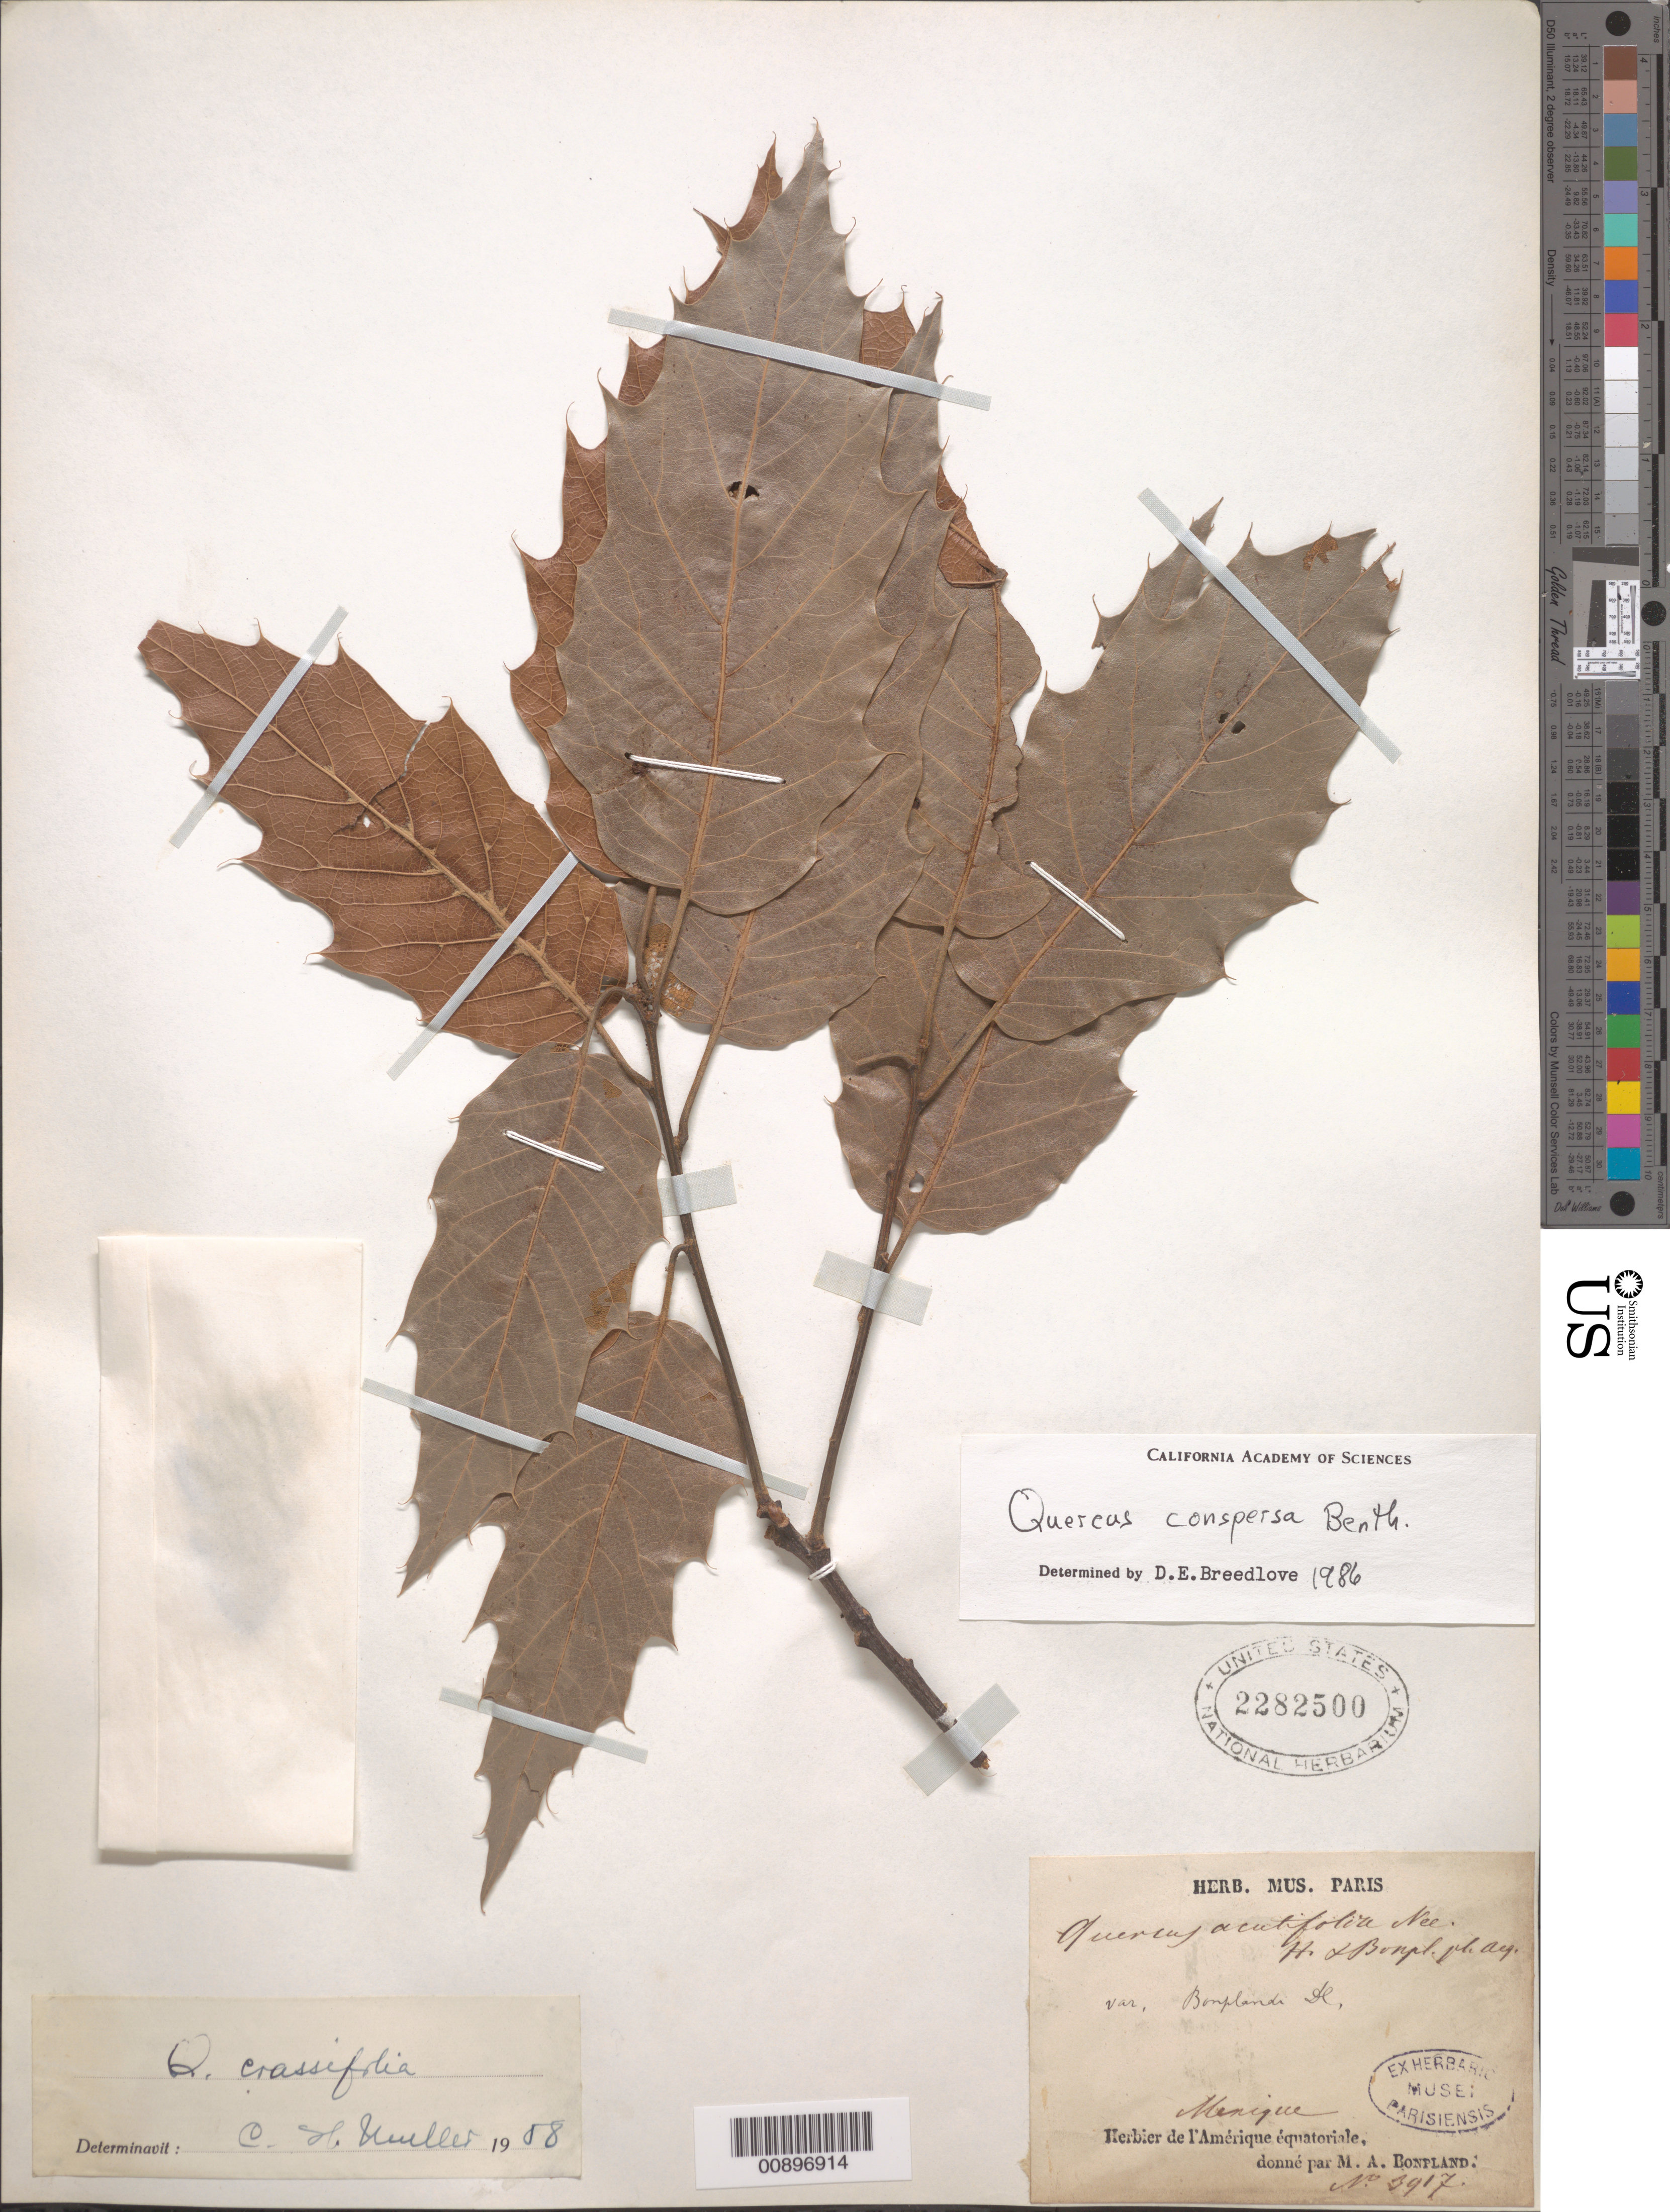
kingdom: Plantae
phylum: Tracheophyta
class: Magnoliopsida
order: Fagales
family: Fagaceae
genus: Quercus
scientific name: Quercus conspersa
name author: Benth.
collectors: A. J. A. Bonpland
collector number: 3917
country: Mexico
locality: Mexique.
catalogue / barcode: US 2282500